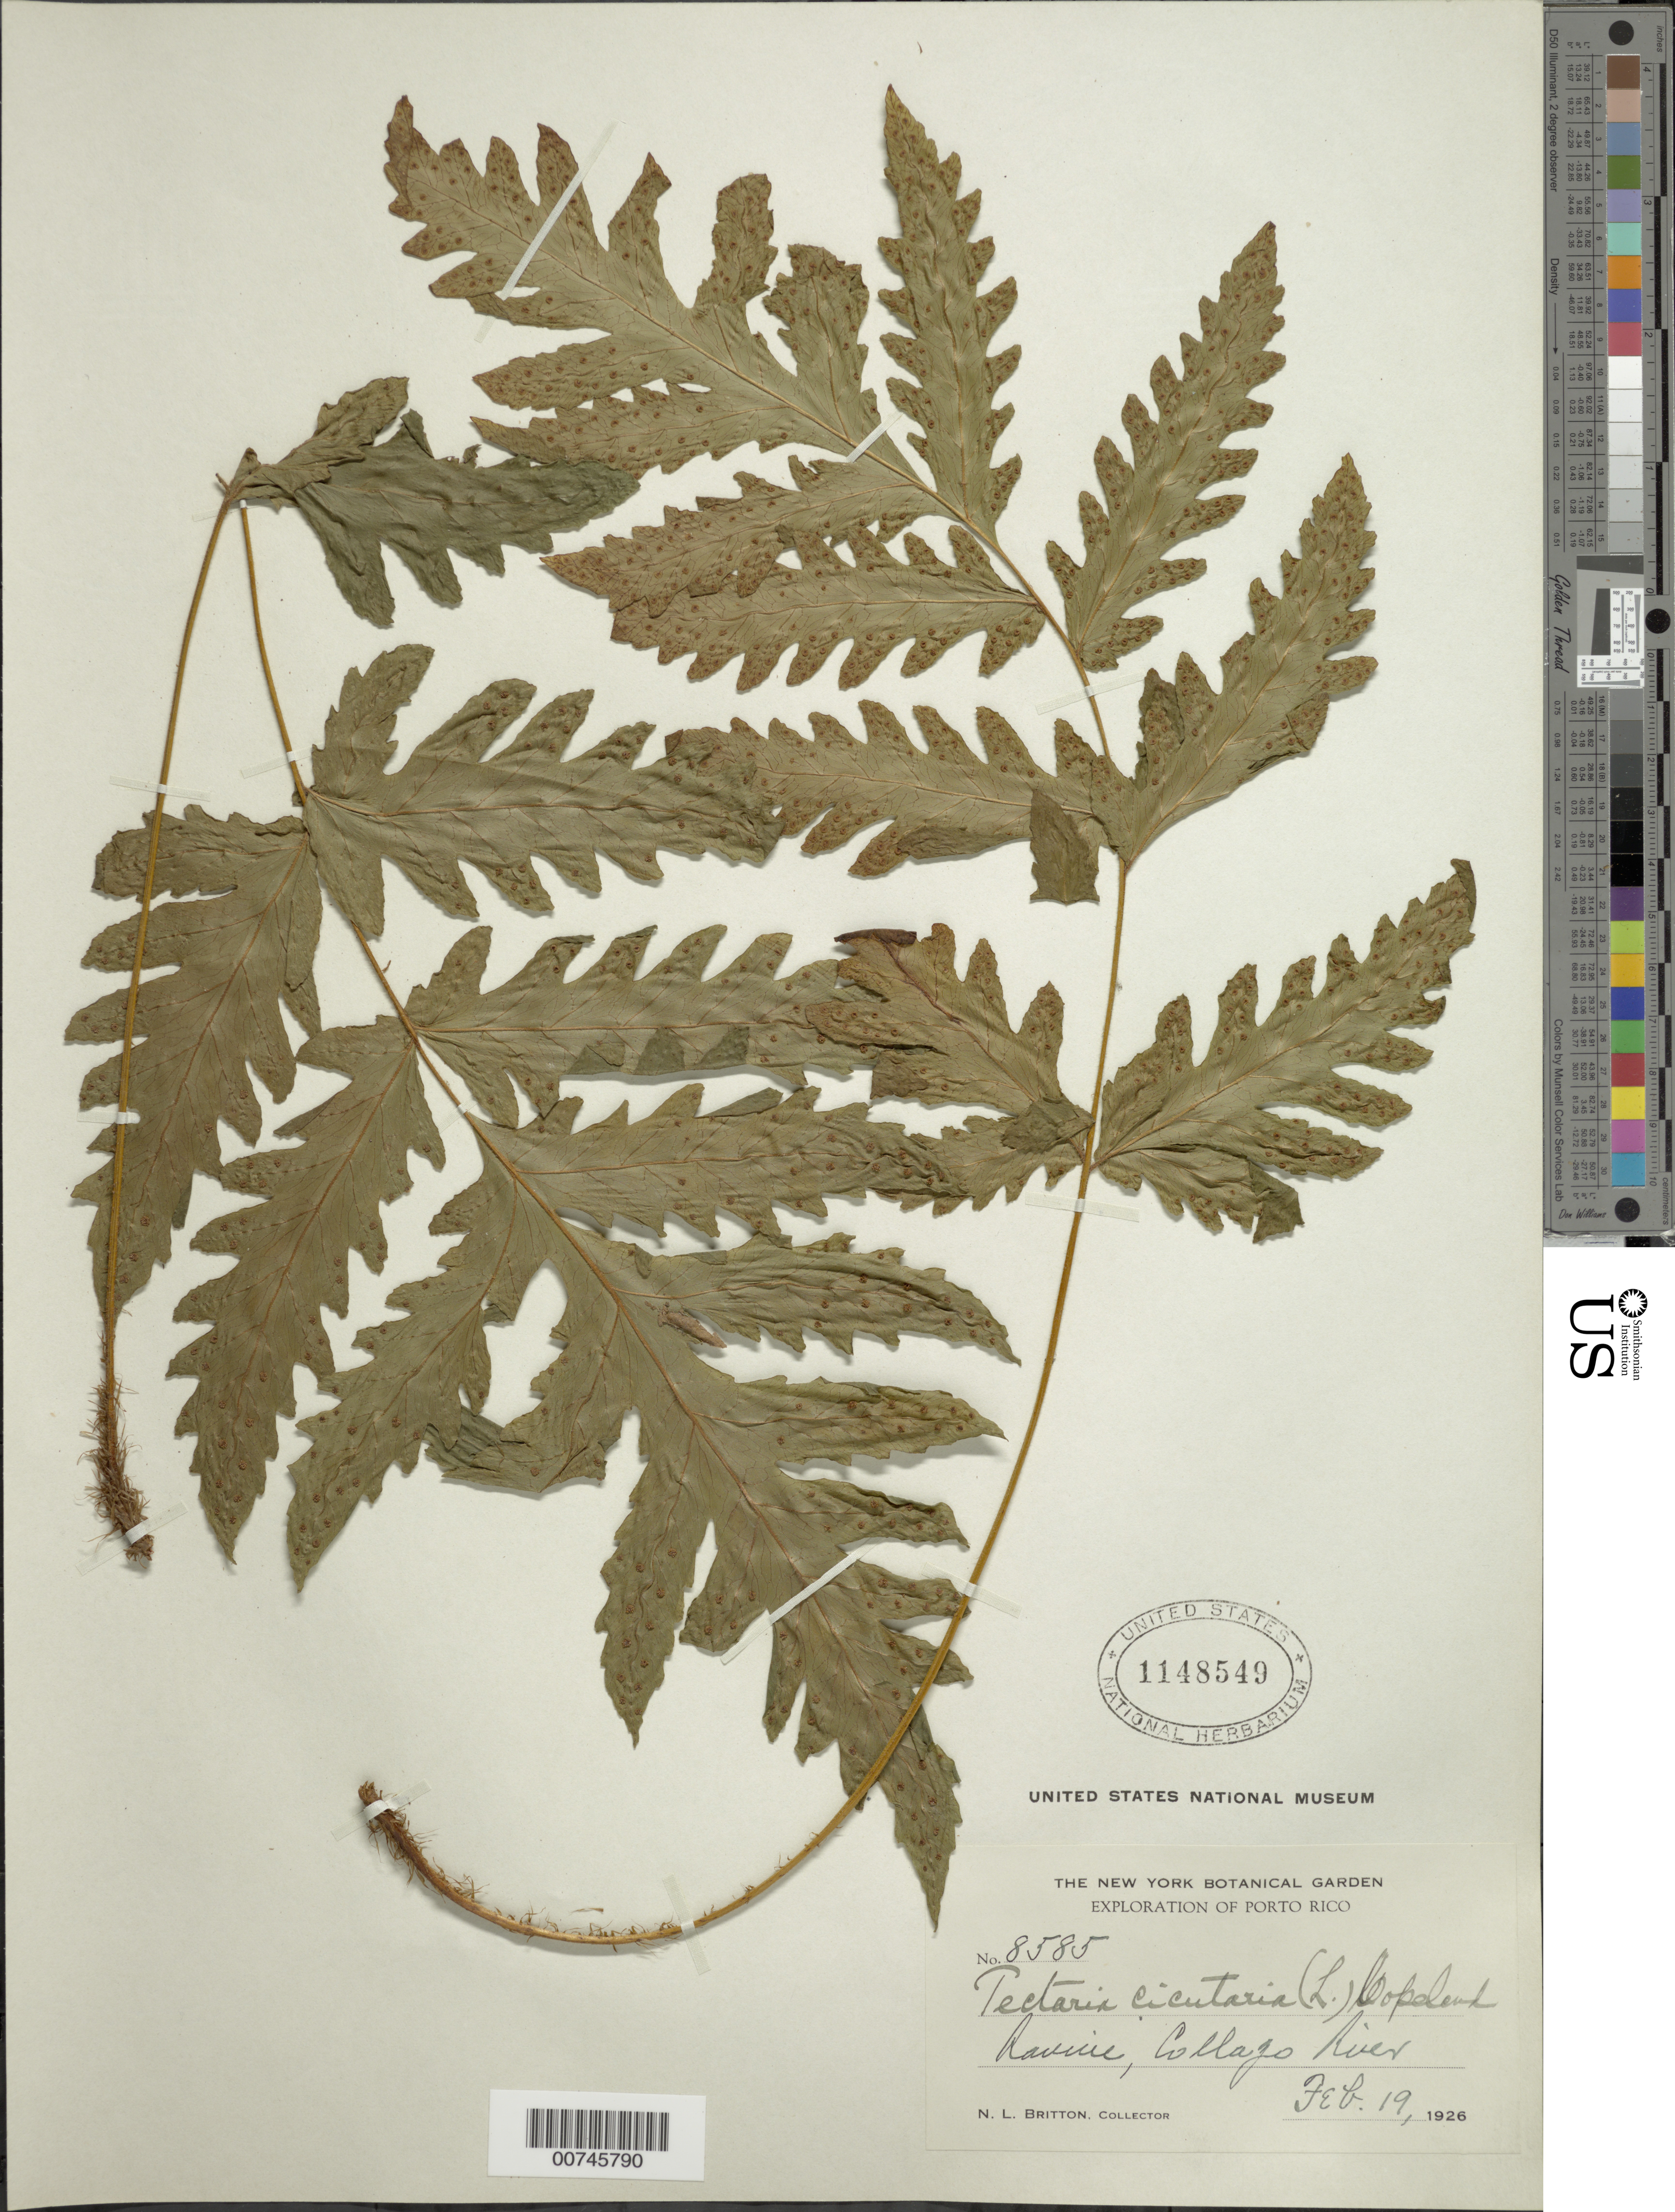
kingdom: Plantae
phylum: Tracheophyta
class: Polypodiopsida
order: Polypodiales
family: Tectariaceae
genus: Tectaria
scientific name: Tectaria cicutaria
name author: (L.) Copel.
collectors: N. Britton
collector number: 8585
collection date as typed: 19 Feb 1926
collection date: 1926-02-19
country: Puerto Rico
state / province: San Sebastián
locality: Collazo River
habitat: Ravine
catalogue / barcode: US 1148549